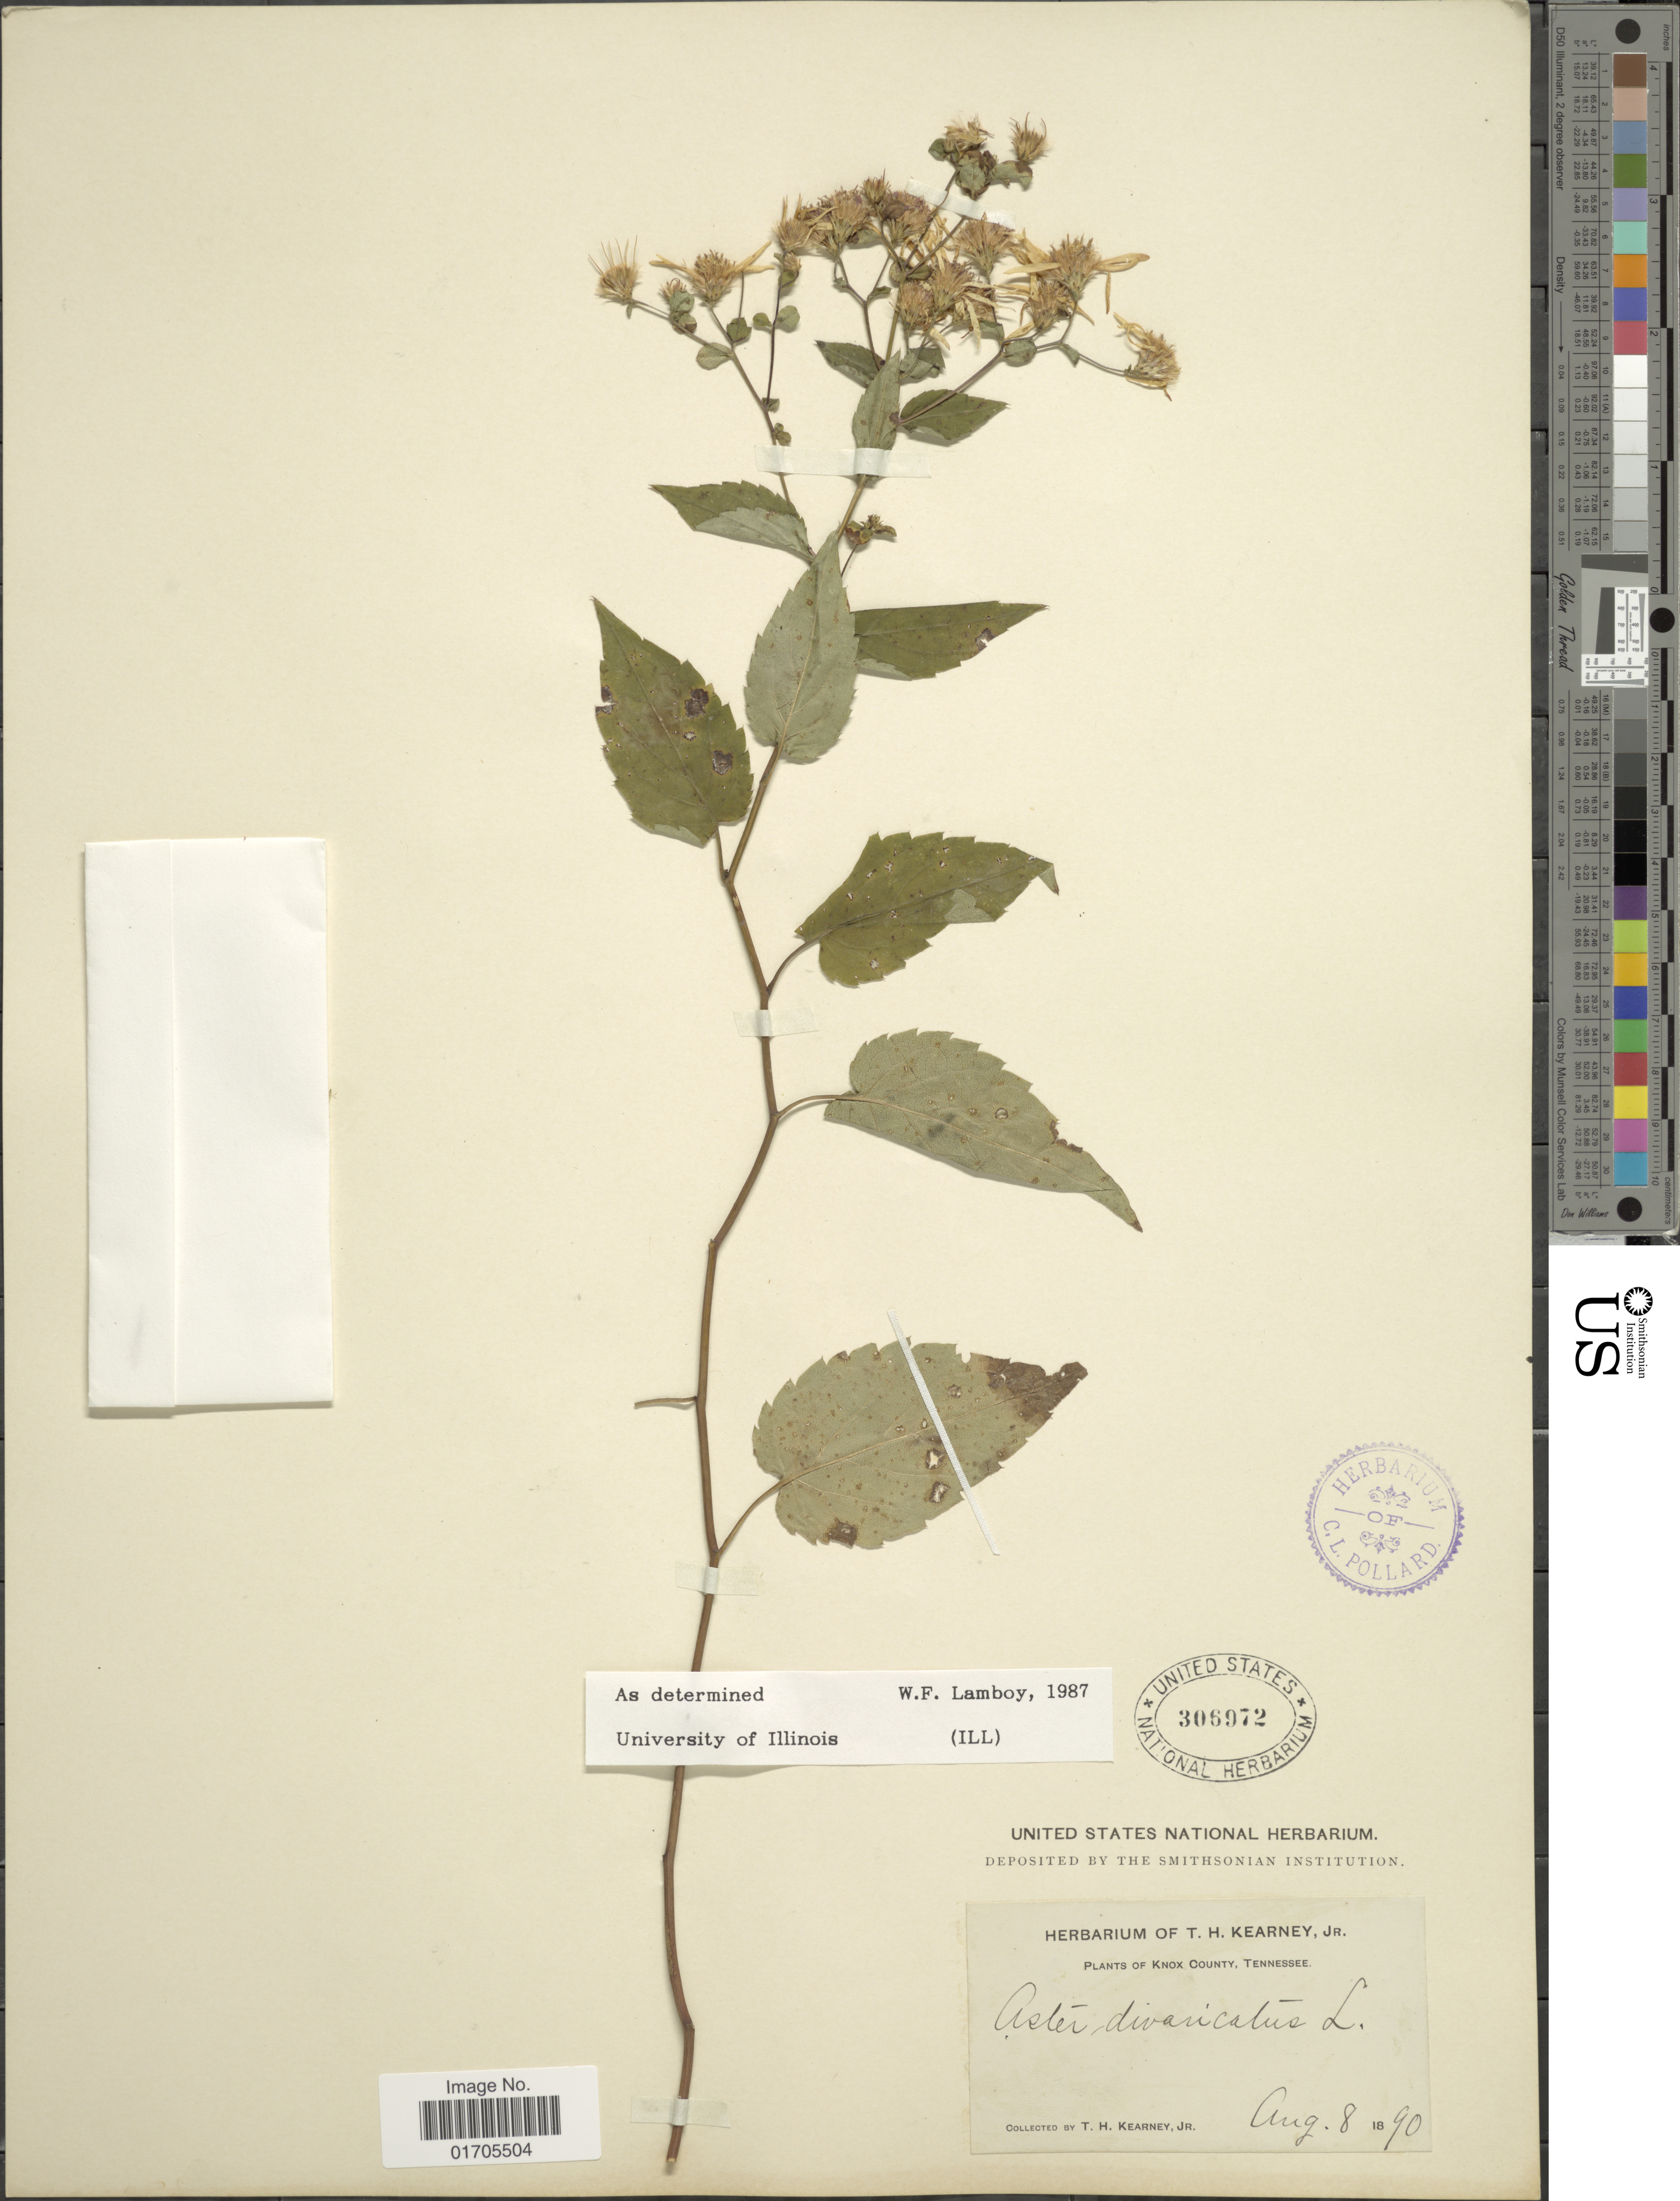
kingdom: Plantae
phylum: Tracheophyta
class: Magnoliopsida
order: Asterales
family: Asteraceae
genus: Eurybia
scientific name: Eurybia divaricata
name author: (L.) G.L. Nesom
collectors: T. H. Kearney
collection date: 1890-08-08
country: United States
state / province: Tennessee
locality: Knox County, Tennessee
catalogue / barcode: US 306972